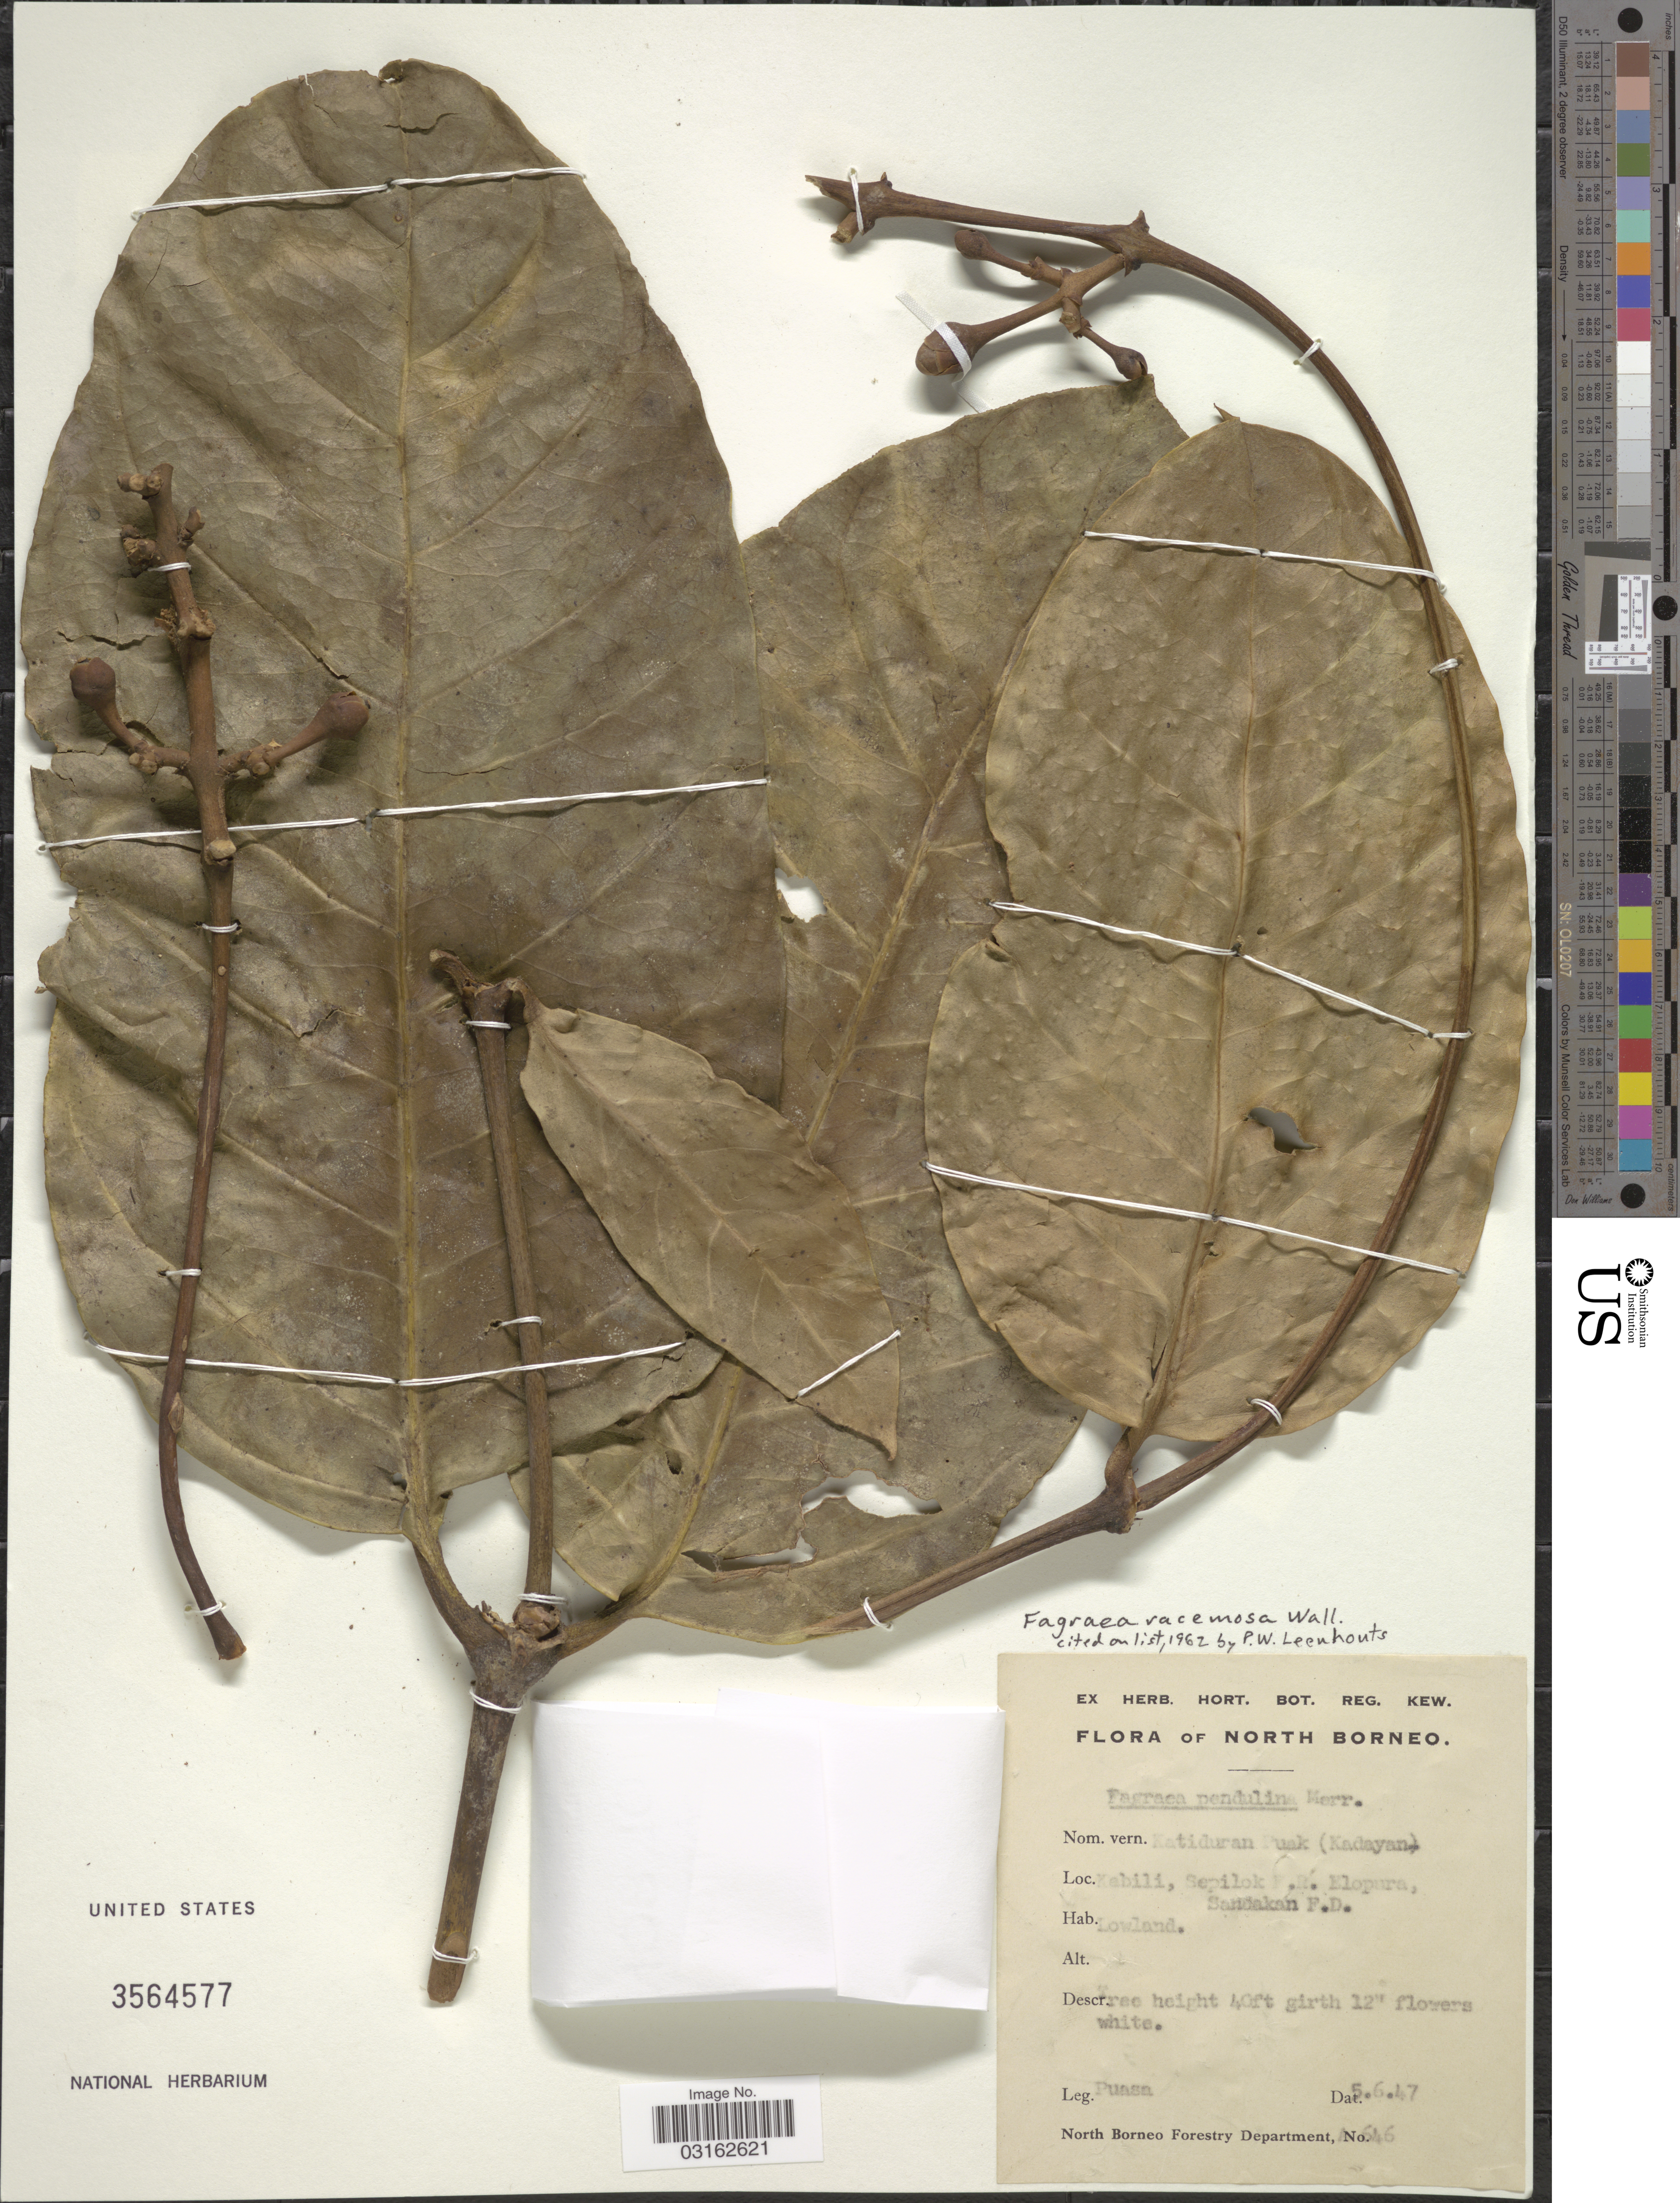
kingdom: Plantae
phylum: Tracheophyta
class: Magnoliopsida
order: Gentianales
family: Gentianaceae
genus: Fagraea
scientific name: Fagraea racemosa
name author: Jack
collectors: Puasa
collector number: A646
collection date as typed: Transcribed d/m/y: 5/6/47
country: Malaysia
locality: North Borneo. Kabili, Sepilok F. R. Elopura, Sandakan F. D.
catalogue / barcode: US 3564577